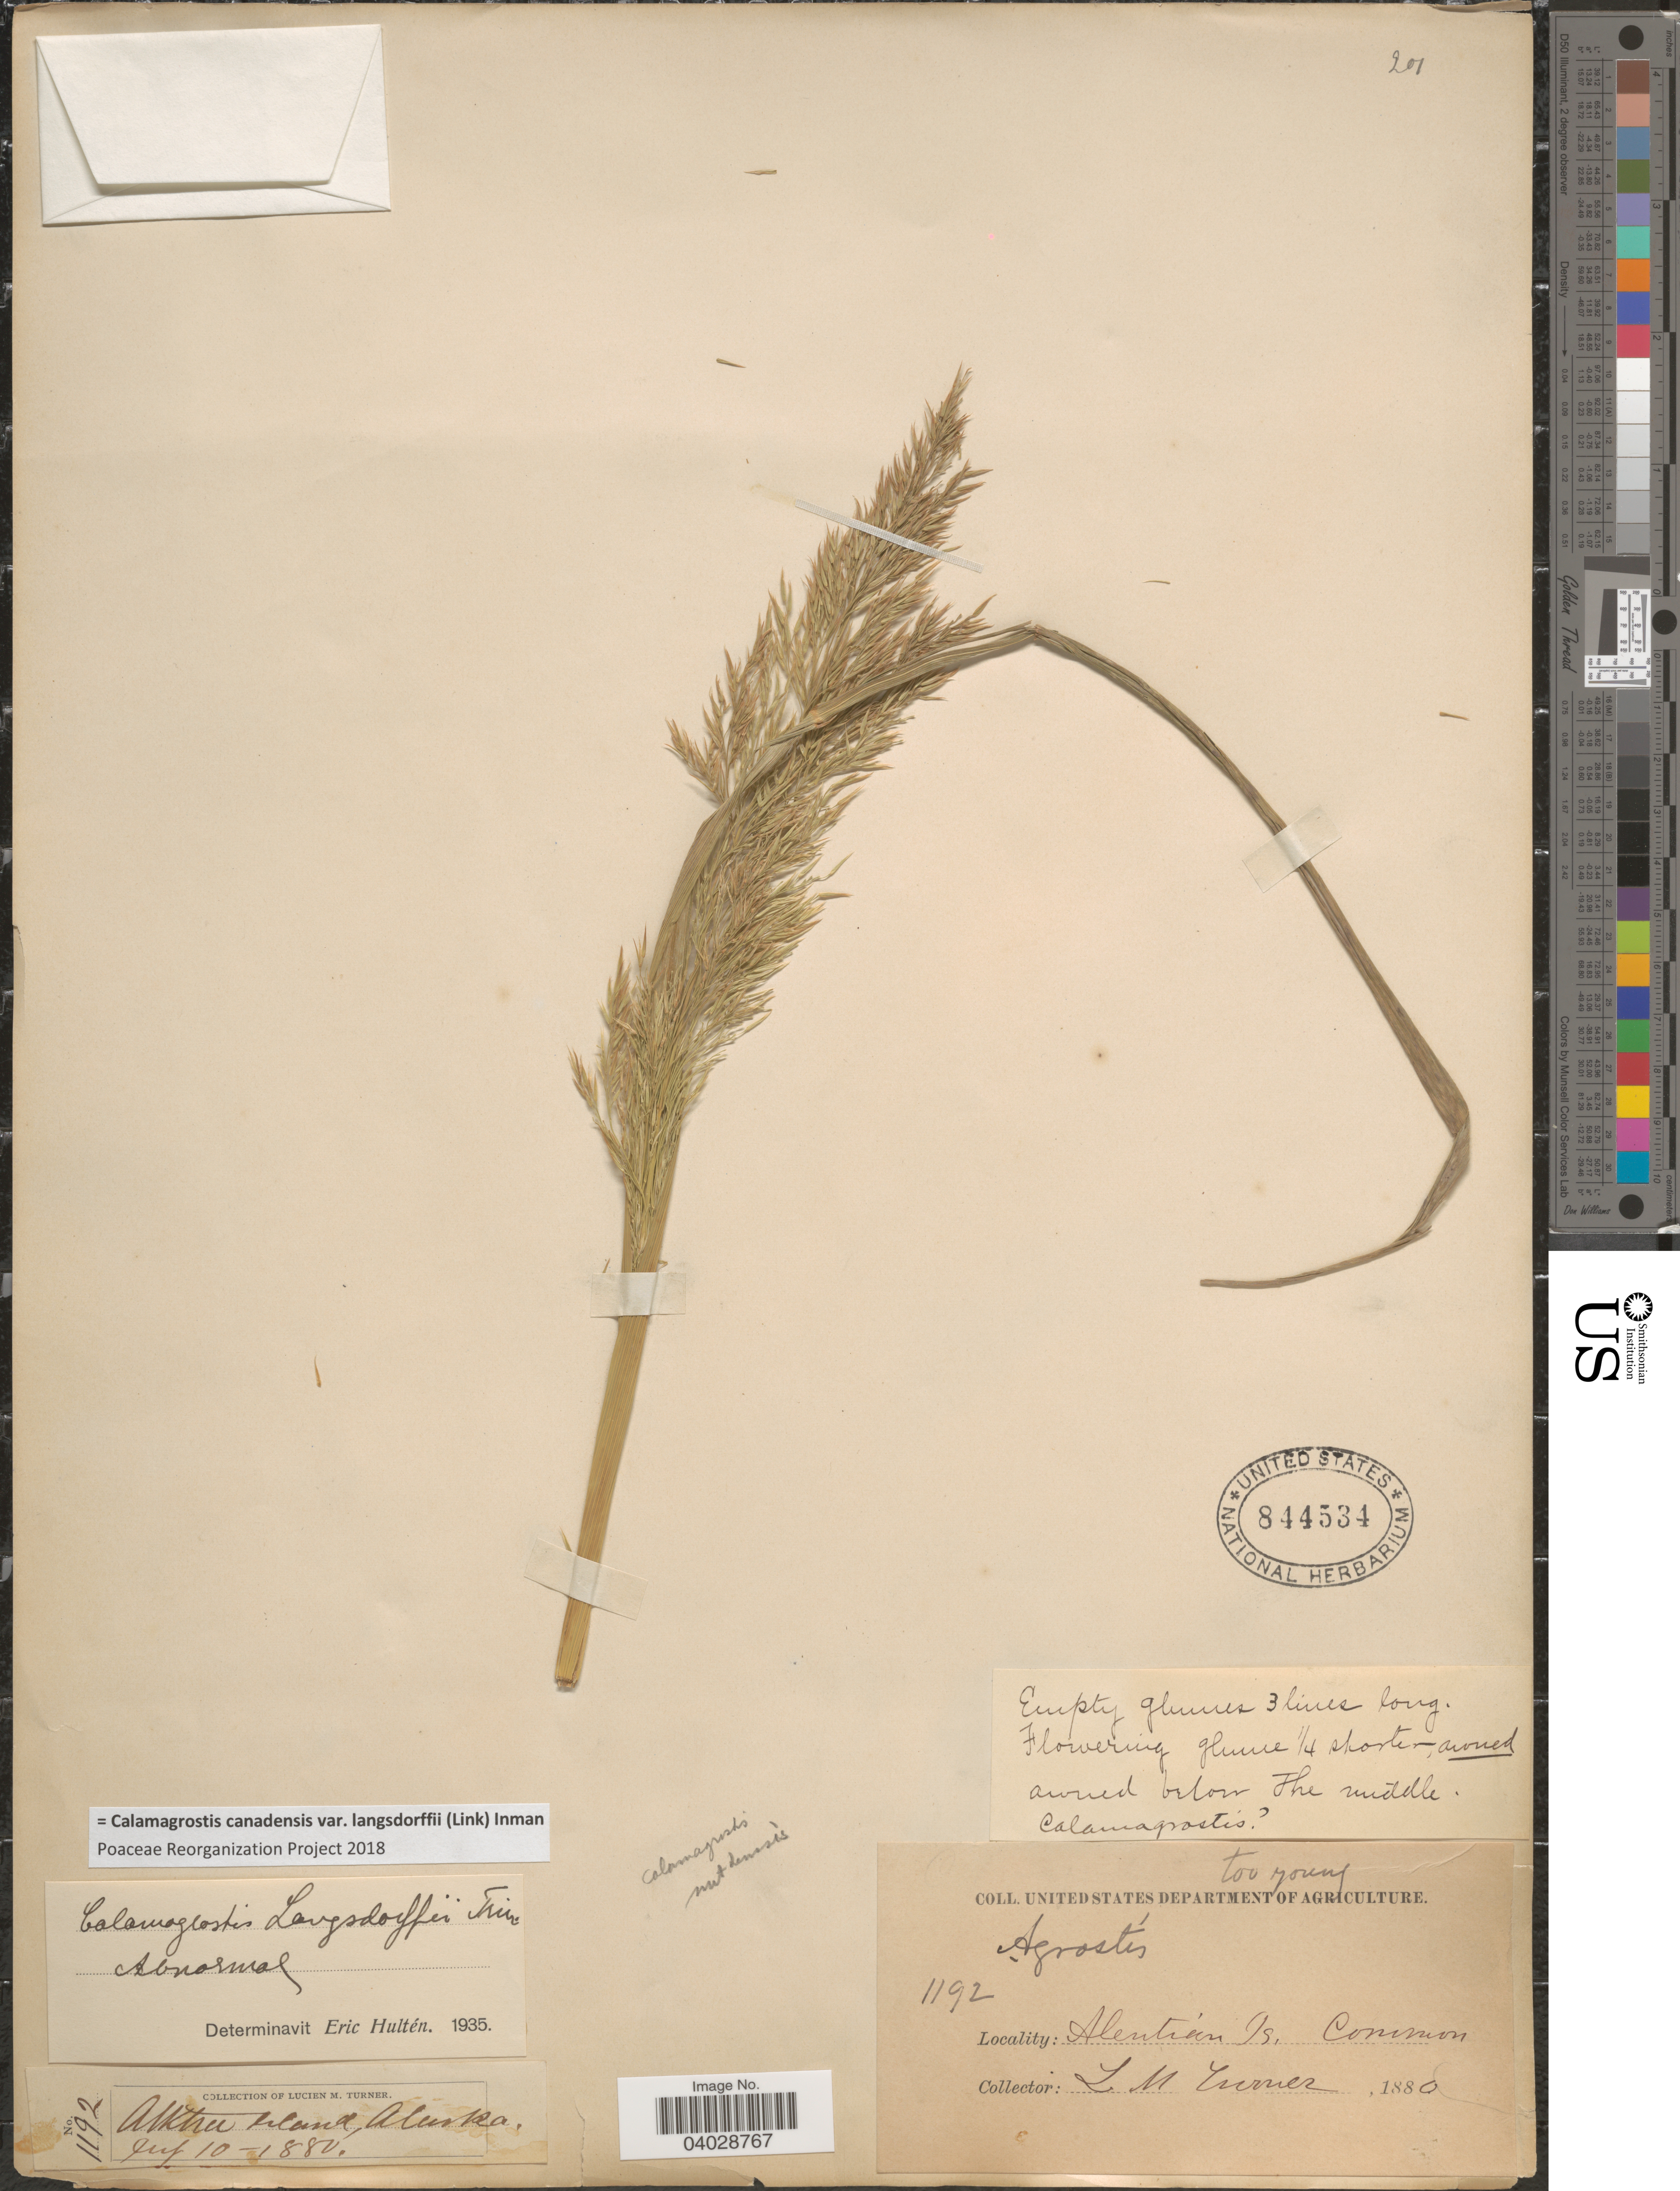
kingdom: Plantae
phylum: Tracheophyta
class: Liliopsida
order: Poales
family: Poaceae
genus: Calamagrostis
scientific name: Calamagrostis canadensis var. langsdorffii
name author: (Link) Inman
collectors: L. M. Turner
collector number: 1192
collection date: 1880-08-10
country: United States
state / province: Alaska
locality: Atkha Island. Aleutian Is.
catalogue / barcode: US 844534